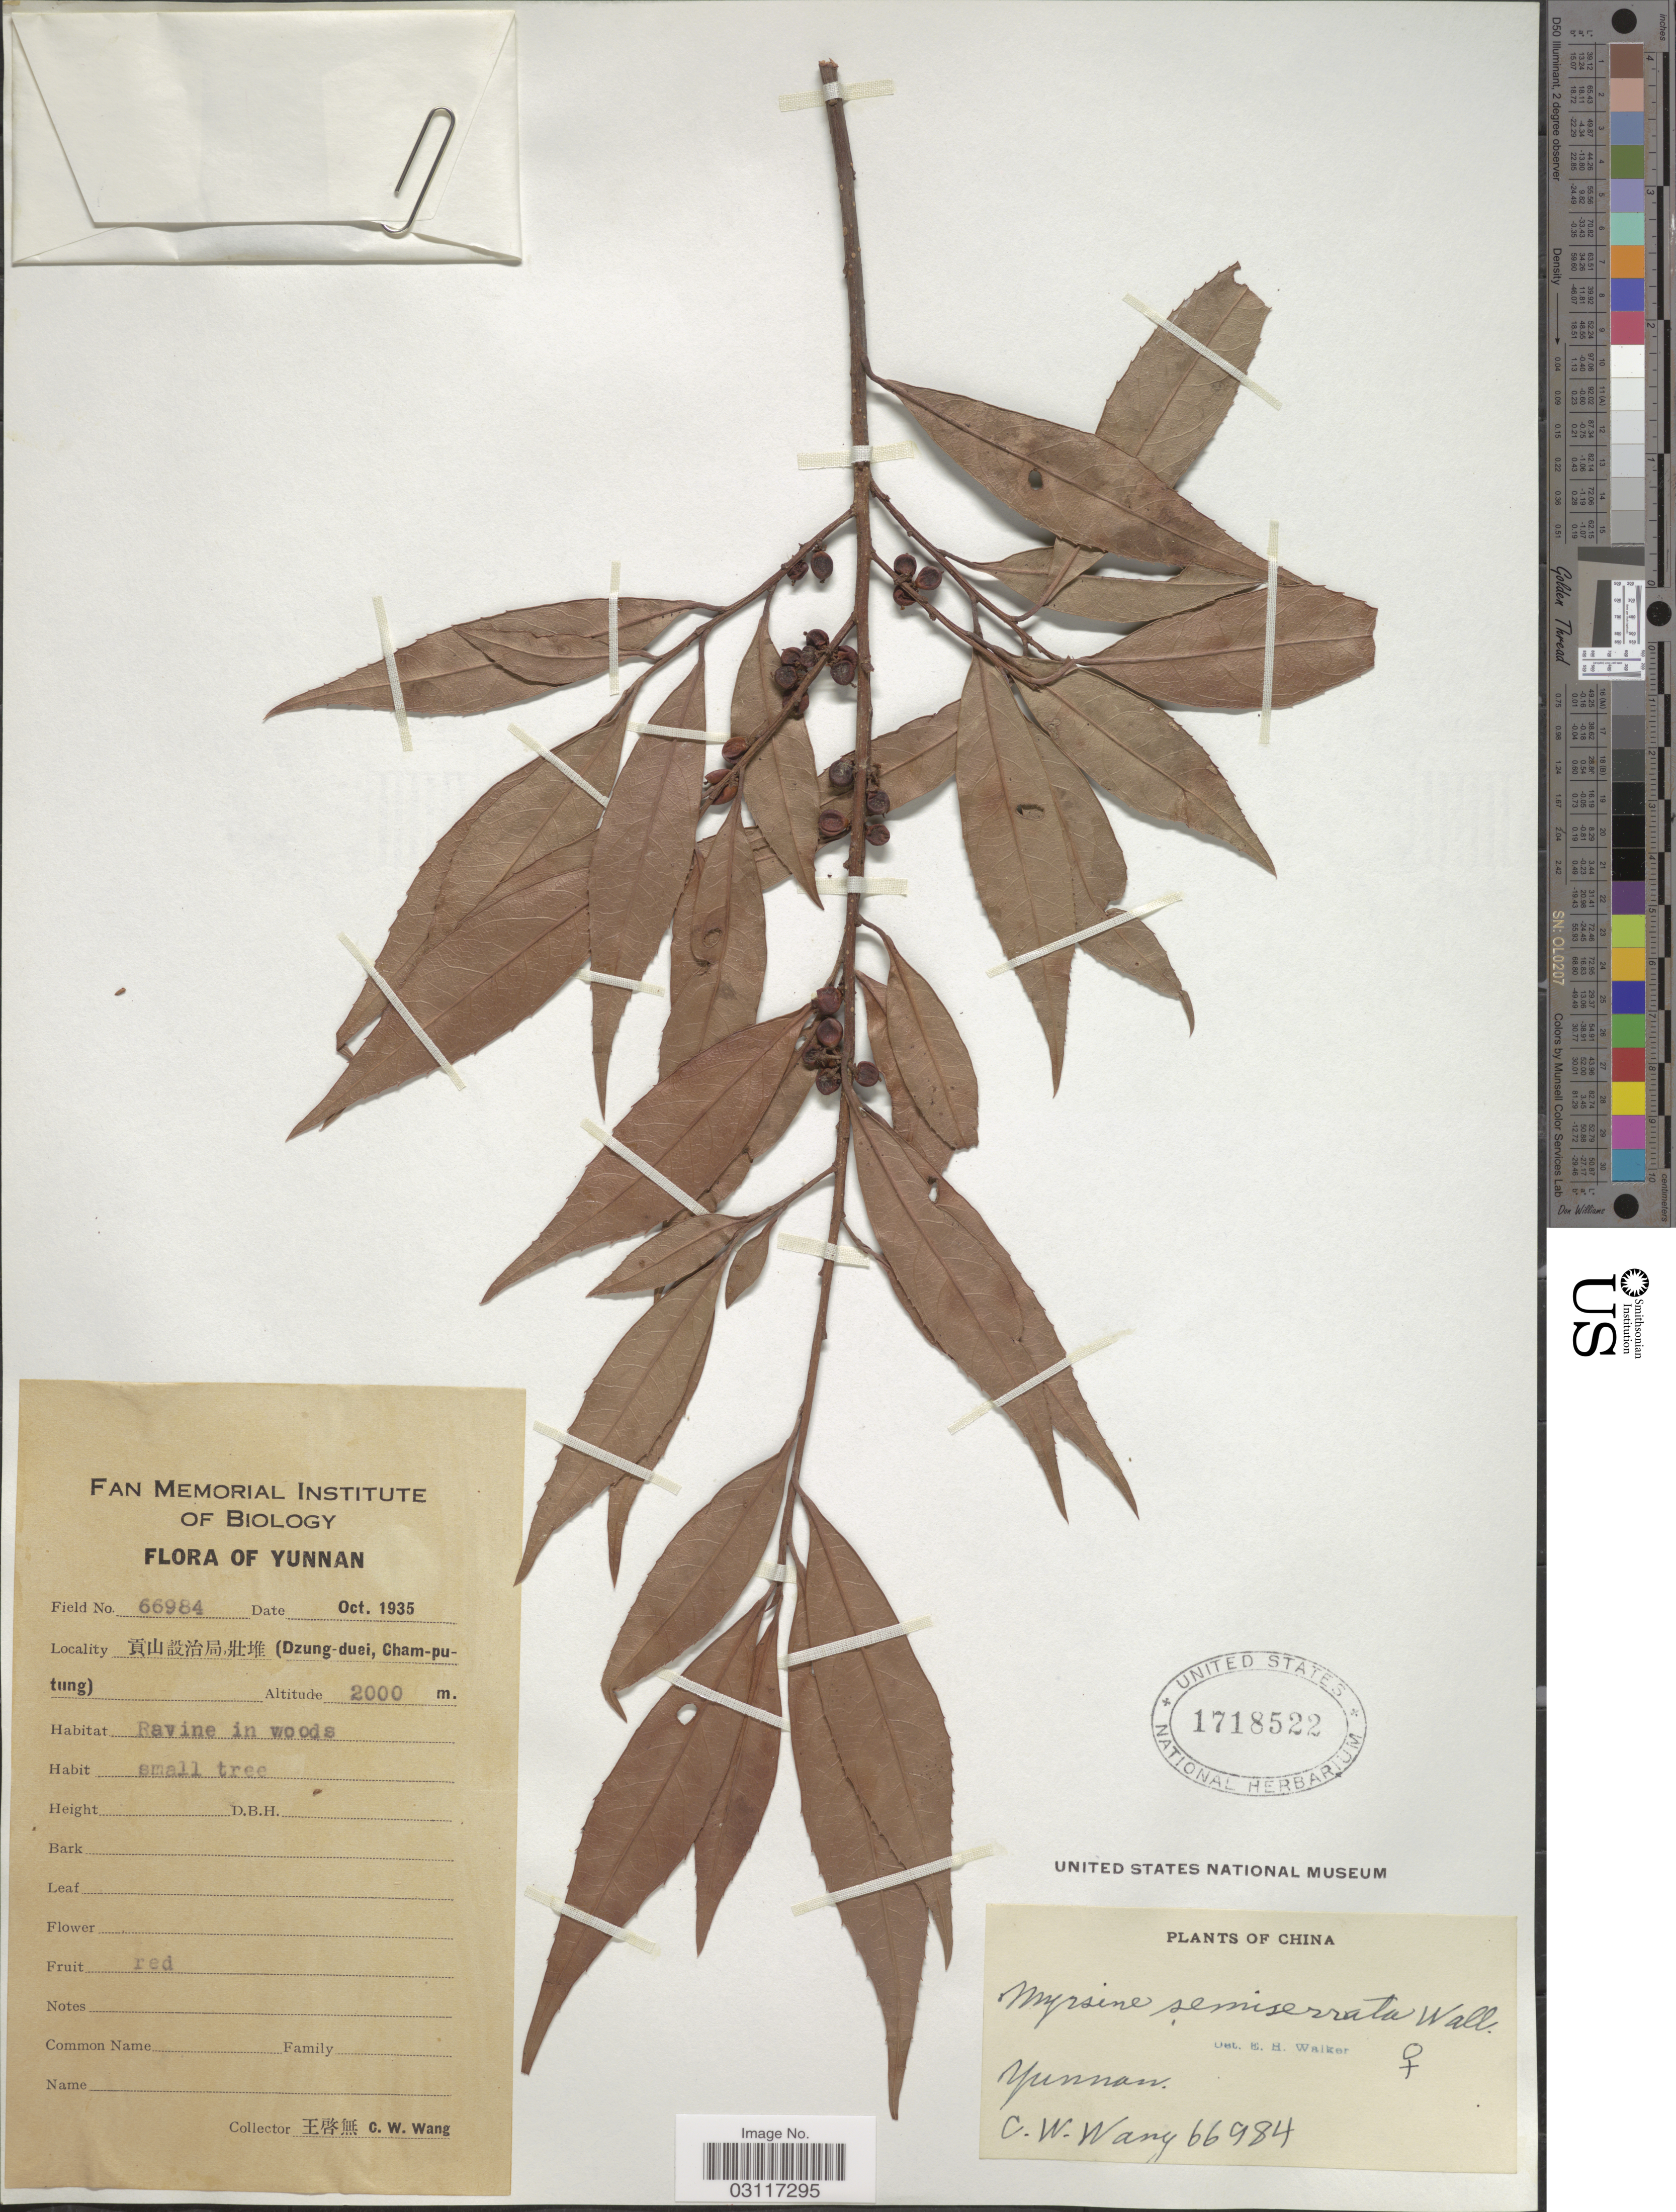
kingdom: Plantae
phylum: Tracheophyta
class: Magnoliopsida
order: Ericales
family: Primulaceae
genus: Myrsine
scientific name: Myrsine semiserrata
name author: Wall.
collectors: C. W. Wang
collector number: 66984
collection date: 1935-10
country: China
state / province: Yunnan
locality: (Dzung-duei, Cham-pu-tung).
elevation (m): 2000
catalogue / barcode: US 1718522